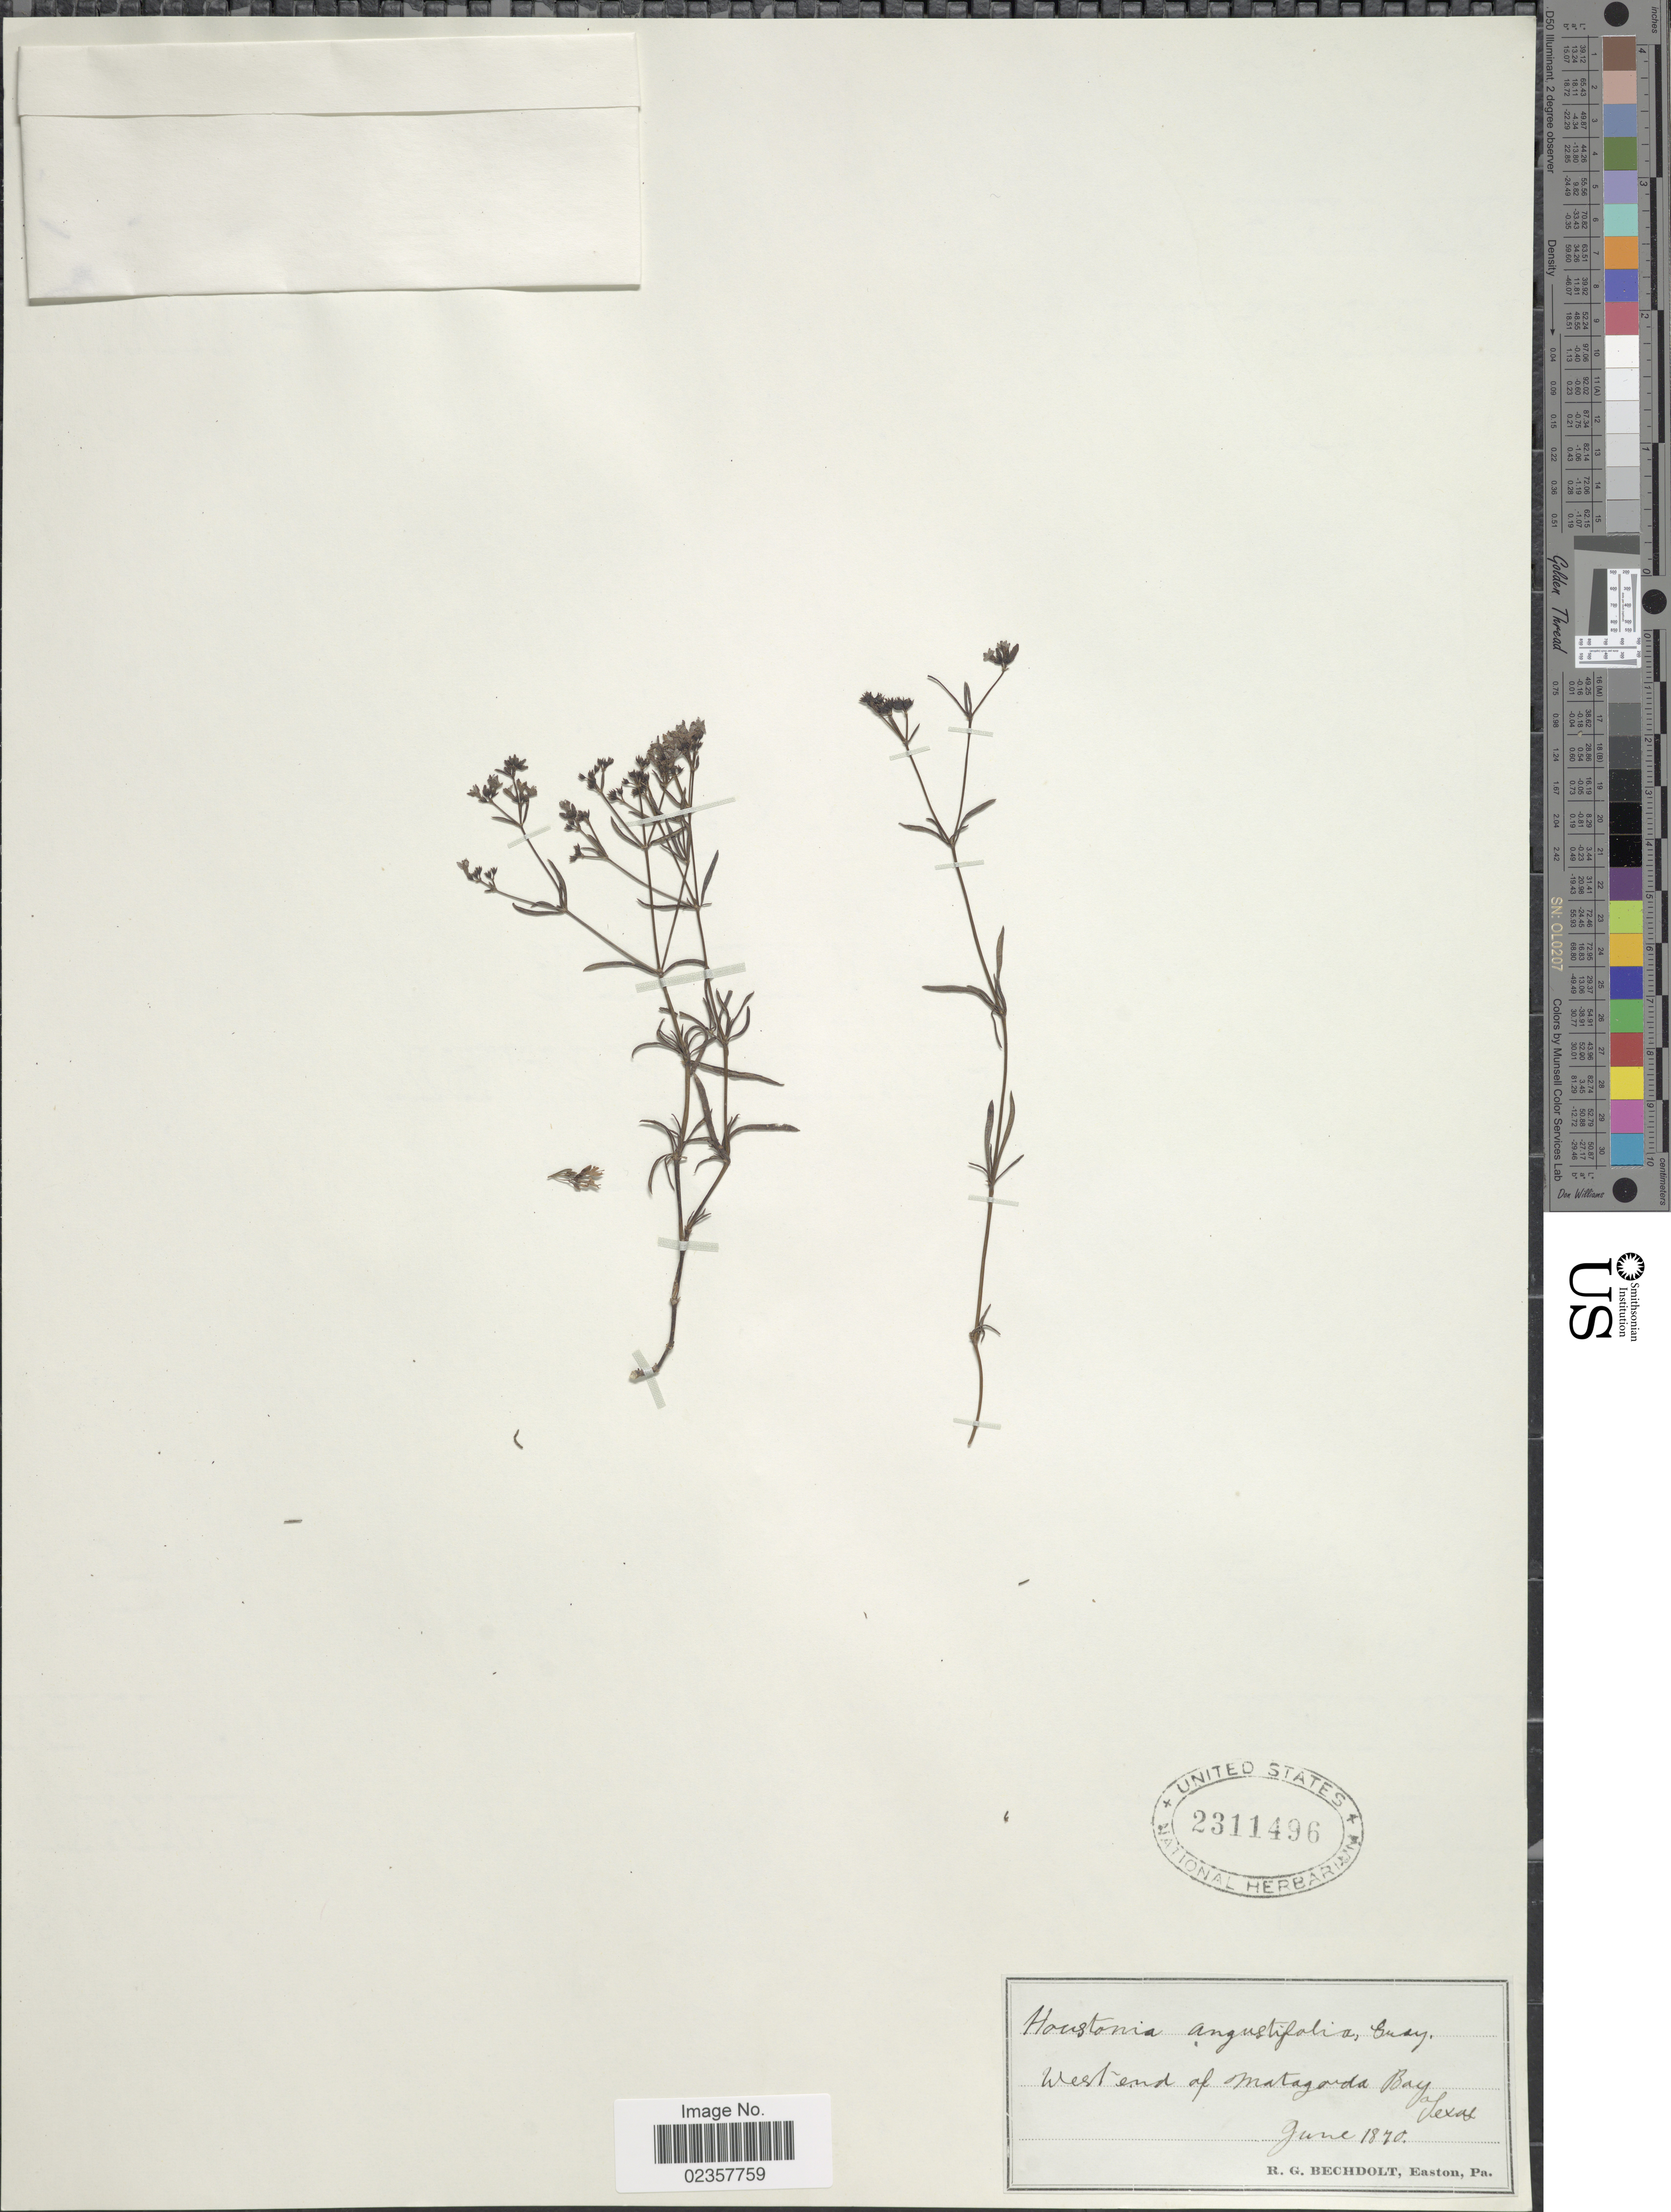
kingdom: Plantae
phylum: Tracheophyta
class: Magnoliopsida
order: Gentianales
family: Rubiaceae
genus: Houstonia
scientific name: Houstonia nigricans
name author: (Lam.) Fernald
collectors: R. Bechdolt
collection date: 1870-06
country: United States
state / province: Texas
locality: West end of Matagorda Bay, Texas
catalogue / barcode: US 2311496